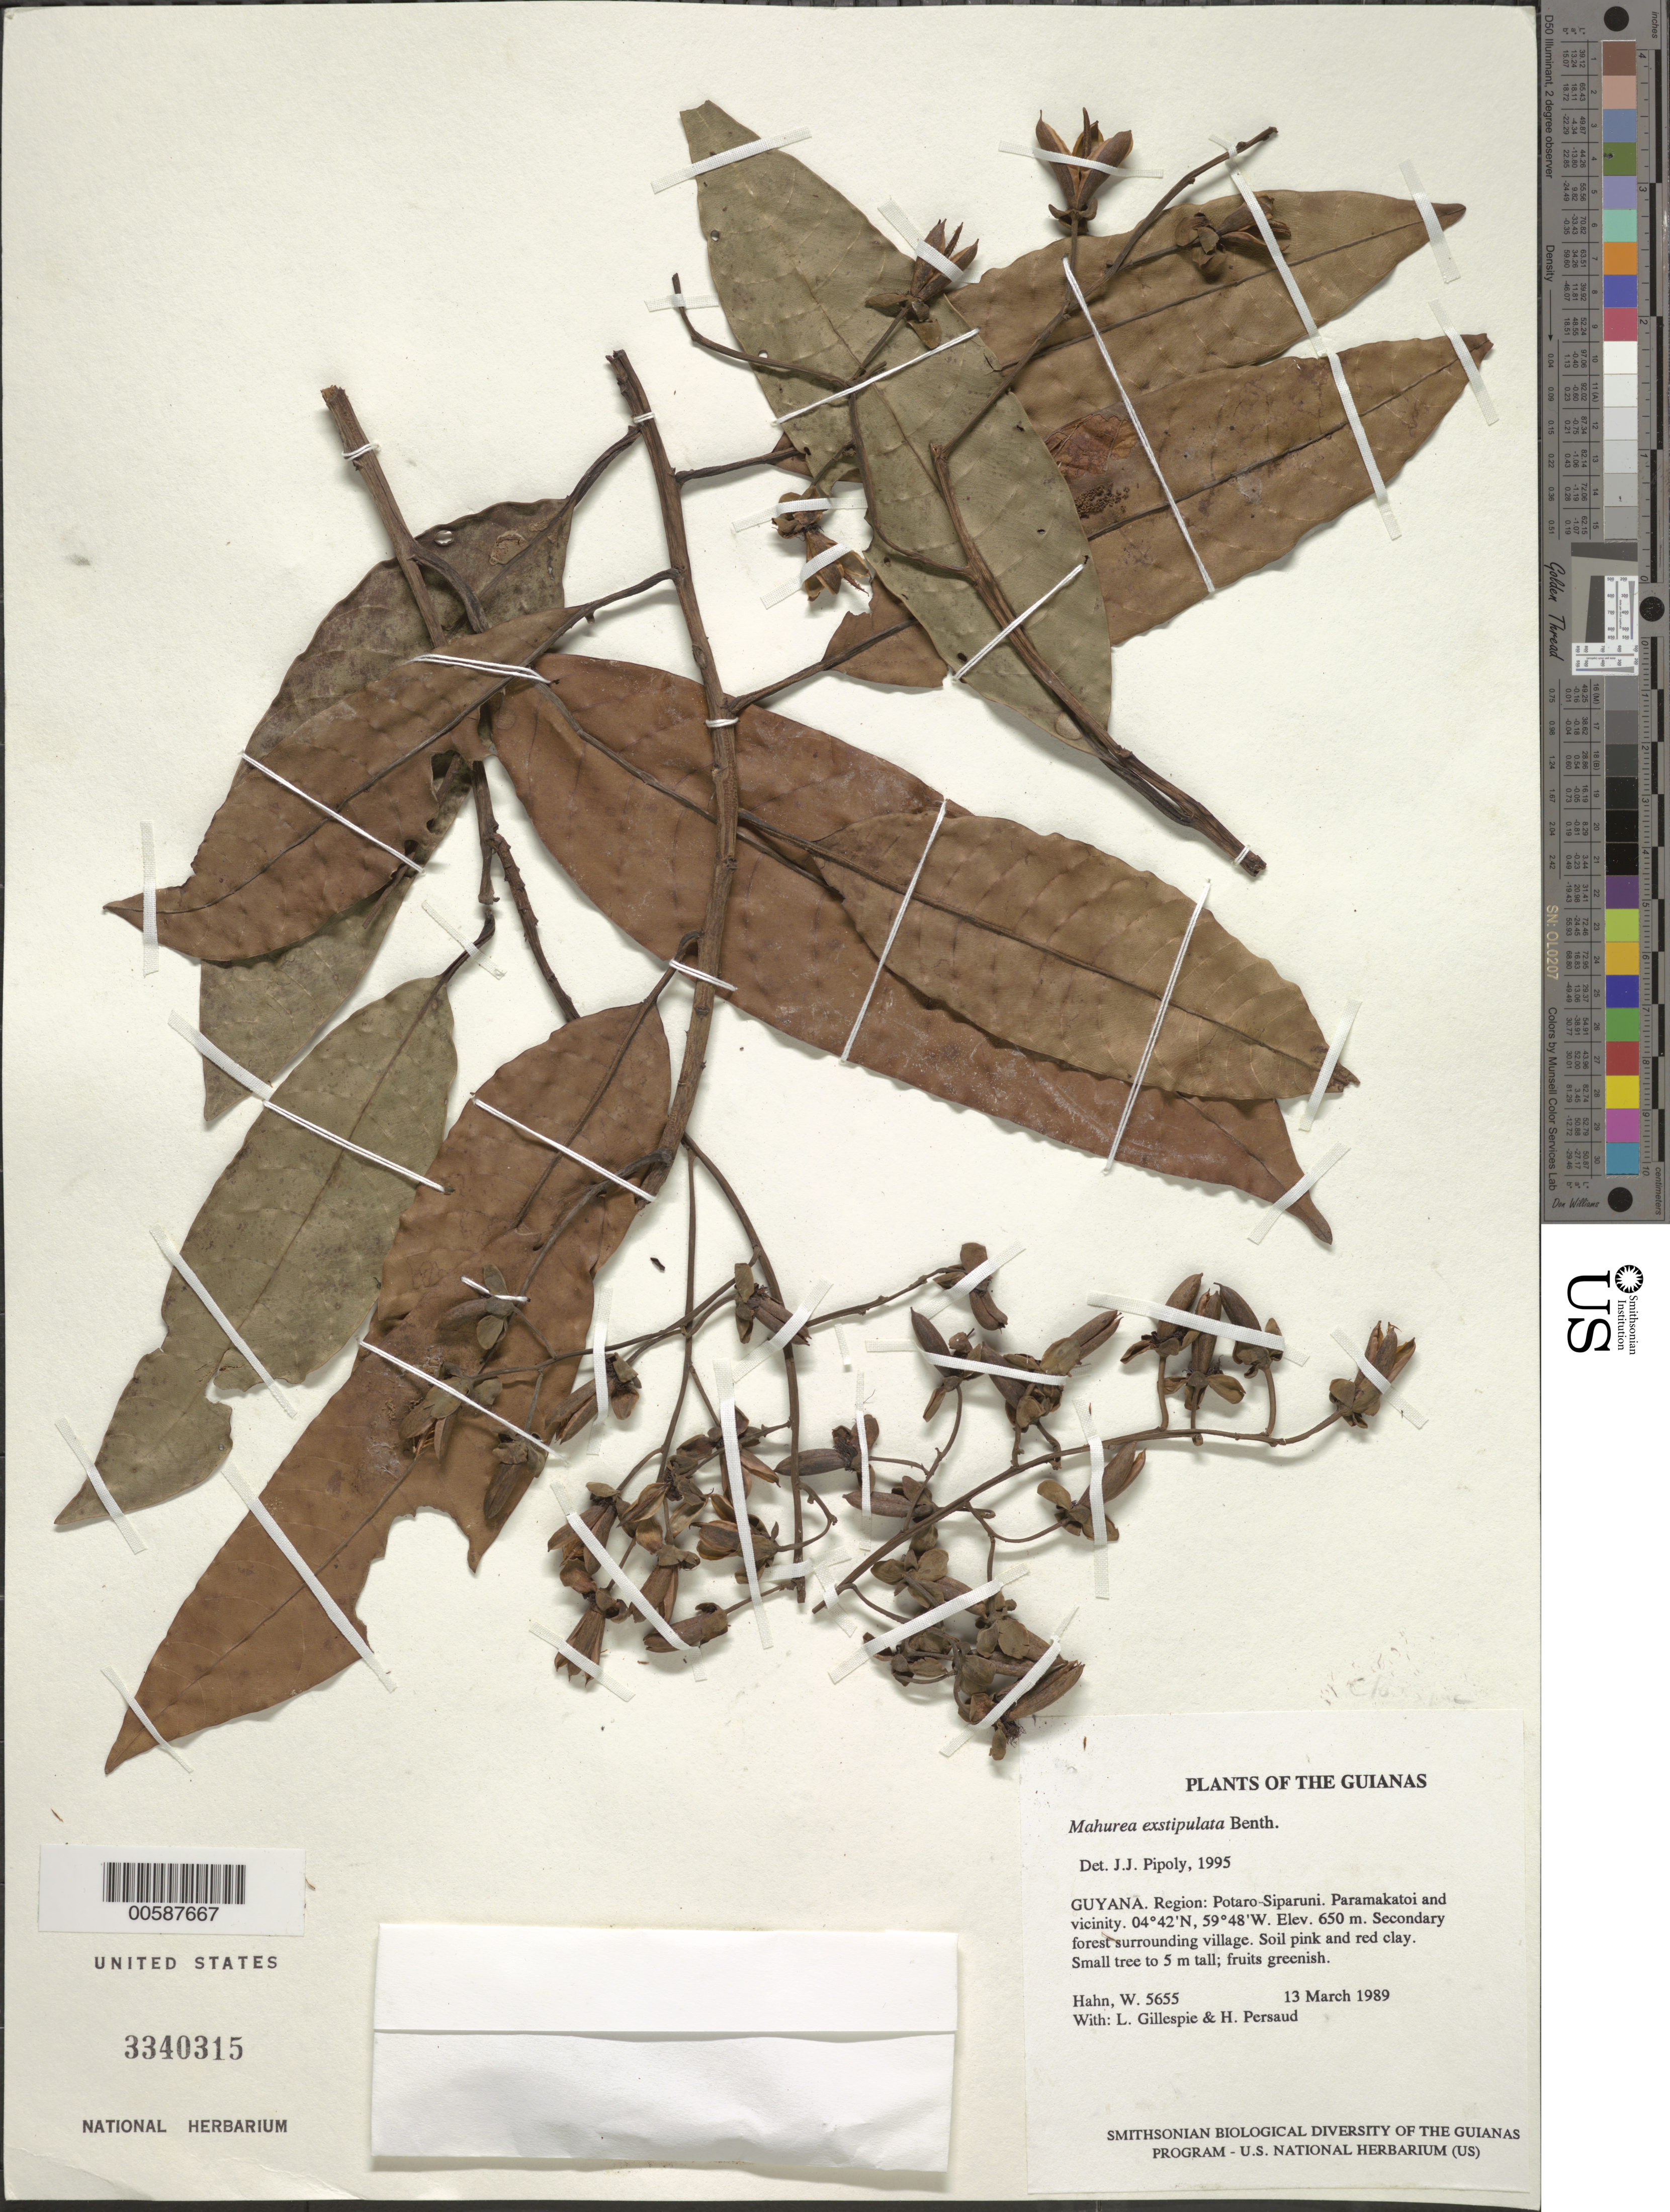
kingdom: Plantae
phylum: Tracheophyta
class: Magnoliopsida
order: Malpighiales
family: Calophyllaceae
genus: Mahurea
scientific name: Mahurea exstipulata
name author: Benth.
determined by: Pipoly, J. J., III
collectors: W. Hahn, L. J. Gillespie & H. Persaud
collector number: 5655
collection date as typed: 13 March 1989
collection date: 1989-03-13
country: Guyana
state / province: Potaro-Siparuni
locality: Paramakatoi and vicinity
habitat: Secondary forest surrounding village. Soil pink and red clay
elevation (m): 650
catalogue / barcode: US 3340315